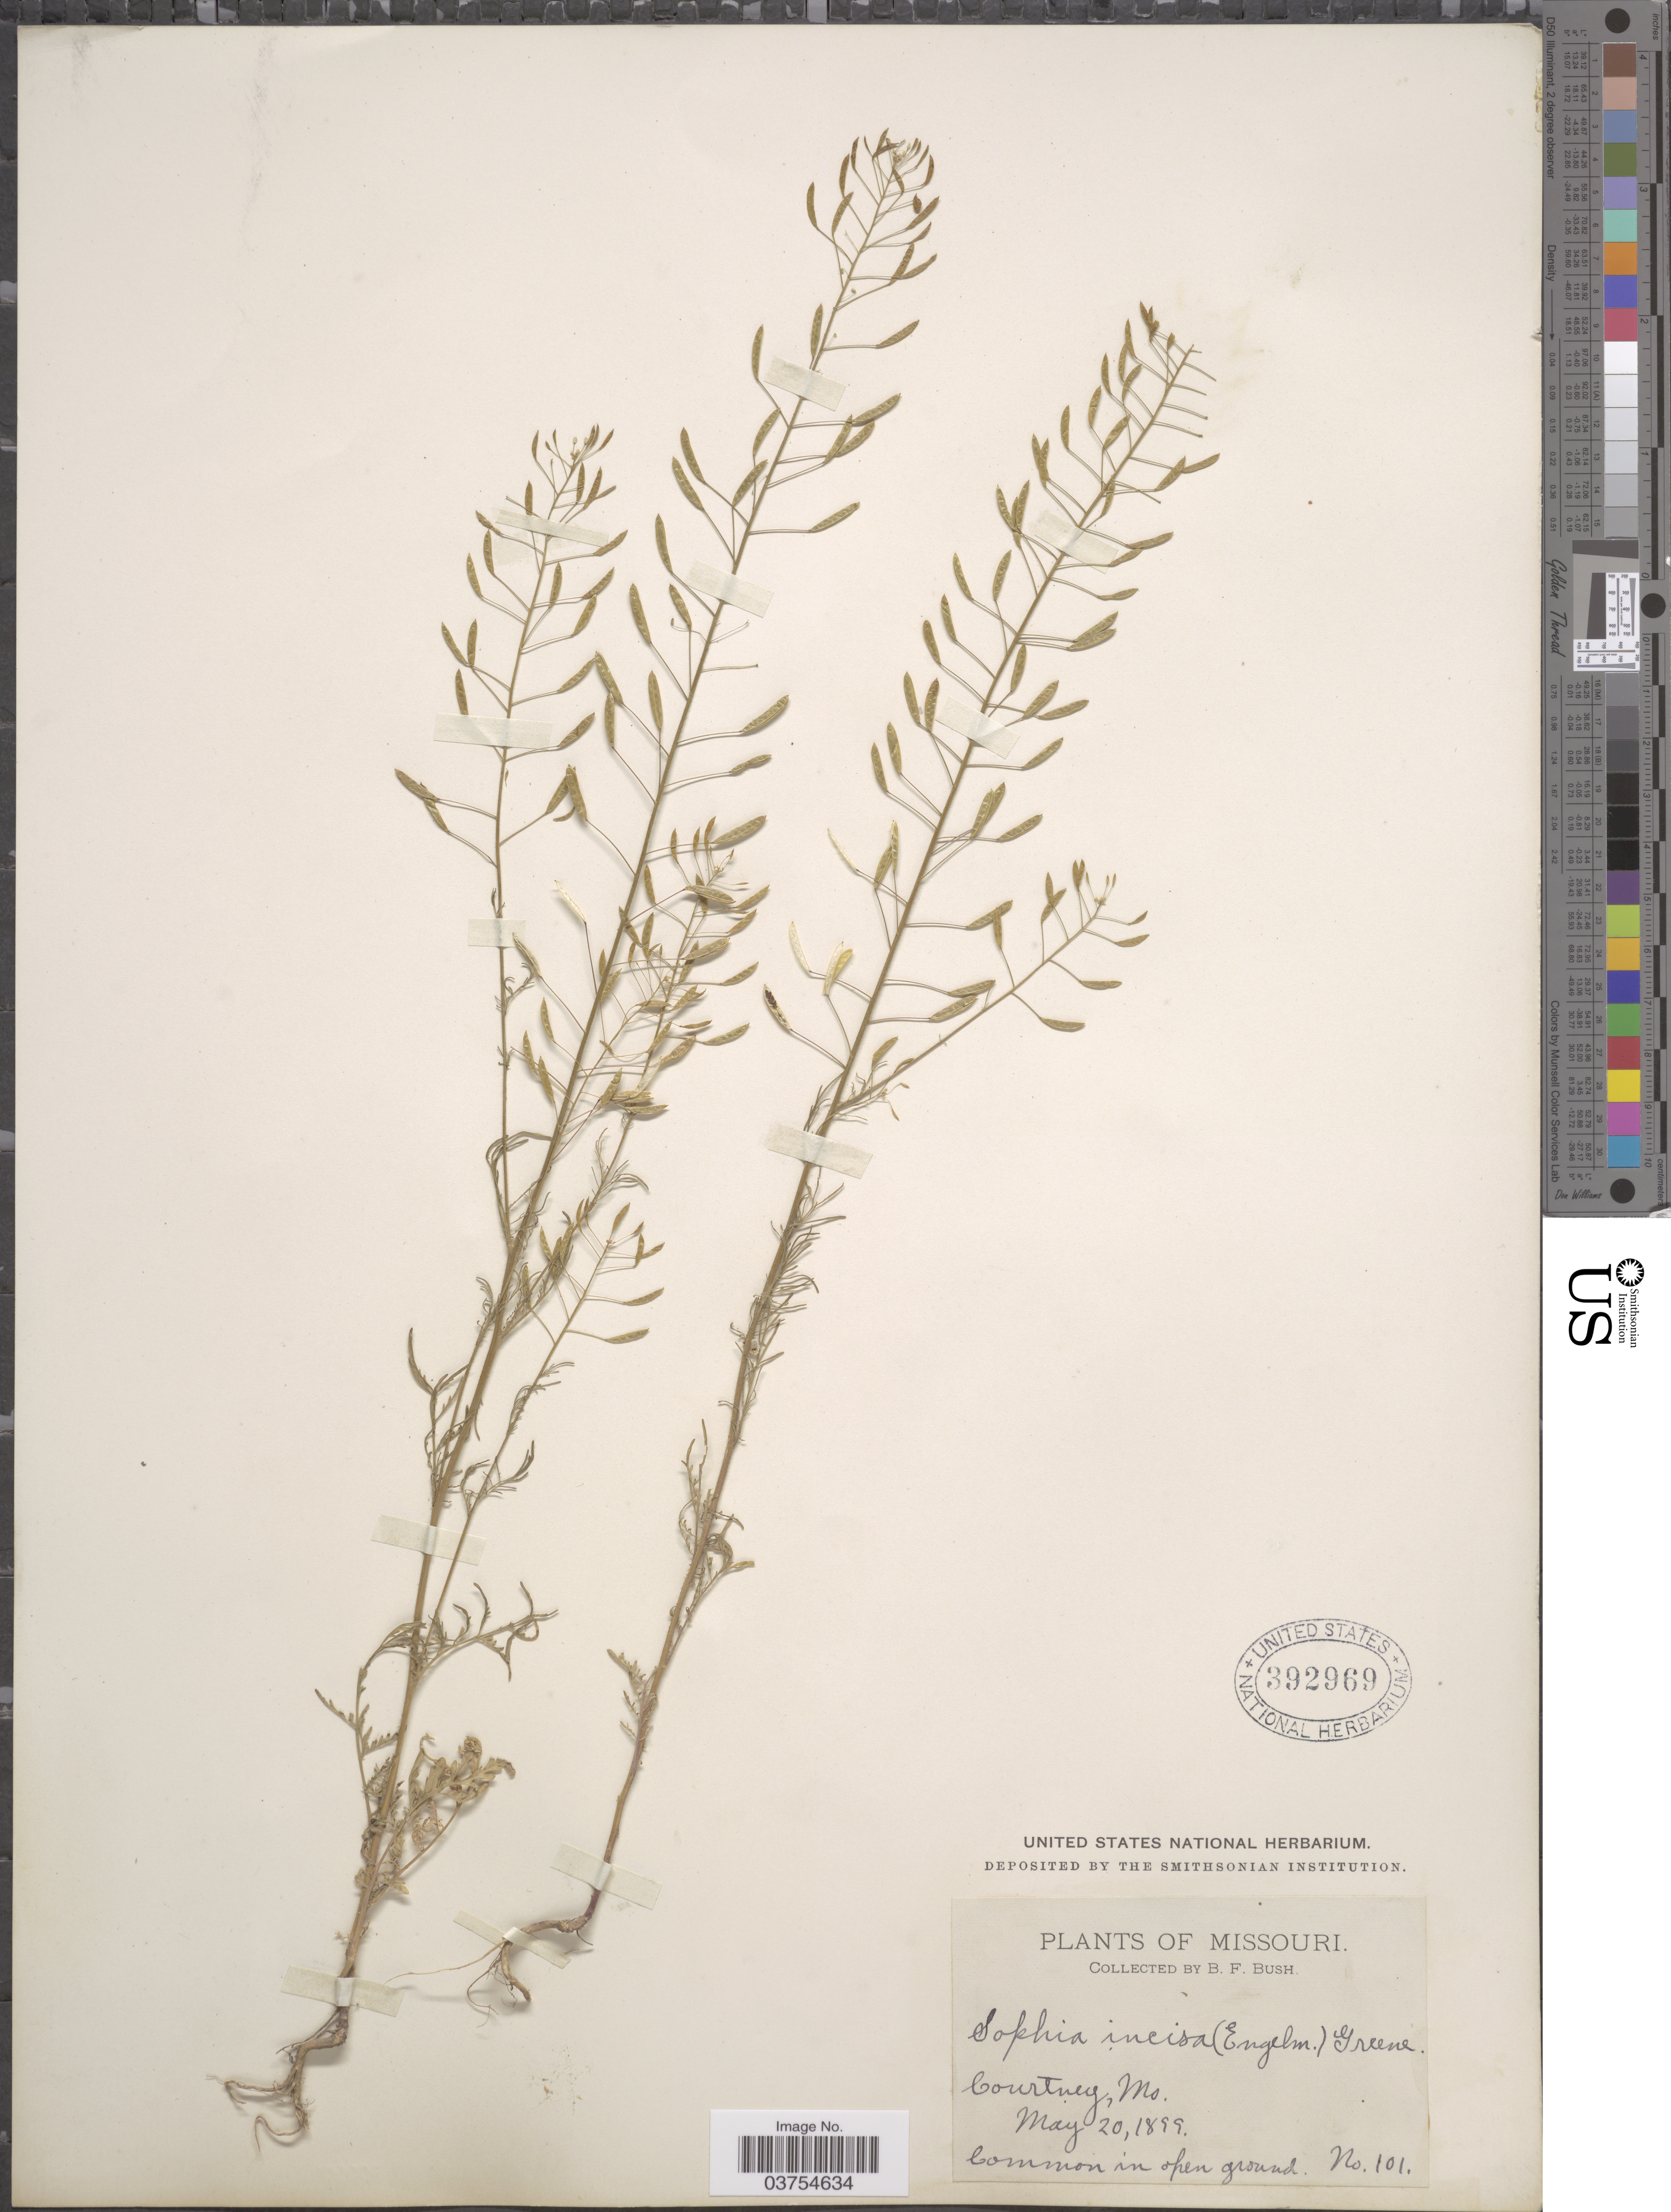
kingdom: Plantae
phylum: Tracheophyta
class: Magnoliopsida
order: Brassicales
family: Brassicaceae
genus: Descurainia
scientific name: Descurainia pinnata var. brachycarpa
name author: (Richardson) Fernald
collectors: B. F. Bush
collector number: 101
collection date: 1899-05-20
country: United States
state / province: Missouri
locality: Courtney.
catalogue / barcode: US 392969